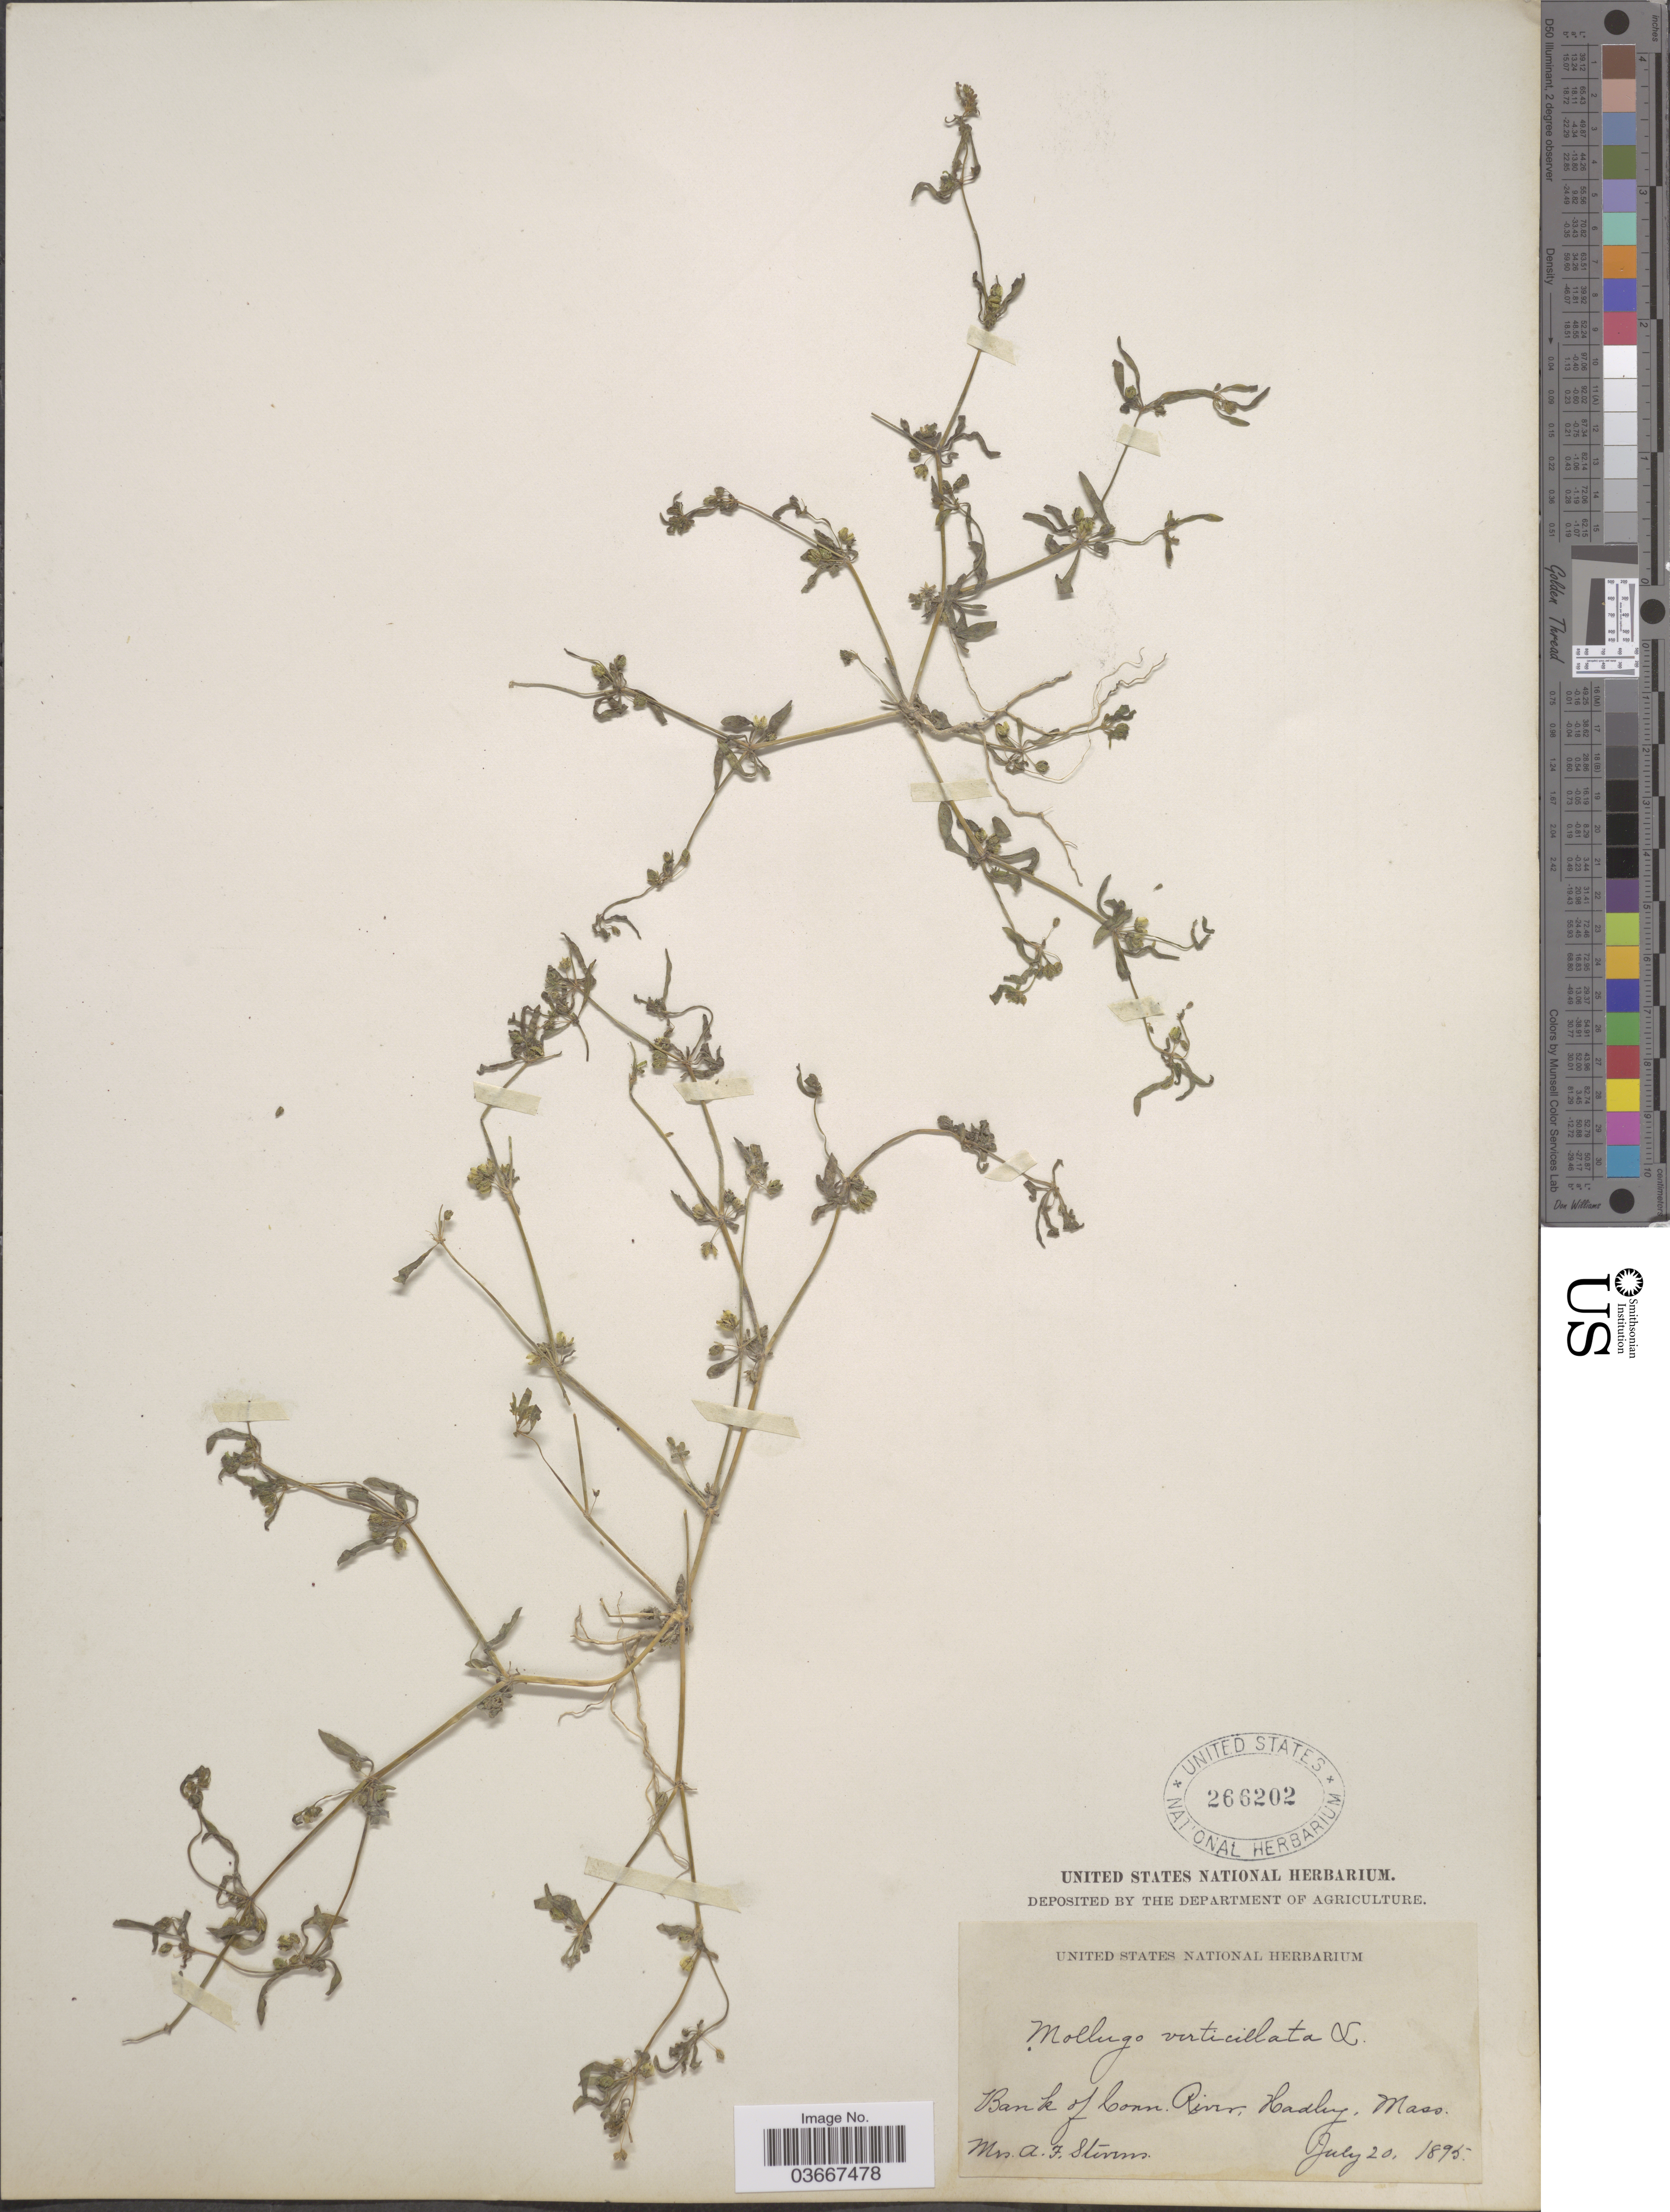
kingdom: Plantae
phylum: Tracheophyta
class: Magnoliopsida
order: Caryophyllales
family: Molluginaceae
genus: Mollugo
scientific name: Mollugo verticillata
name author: L.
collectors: A. F. Stevens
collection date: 1895-07-20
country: United States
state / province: Massachusetts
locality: Bank of Conn. River, Hadley.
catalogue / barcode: US 266202